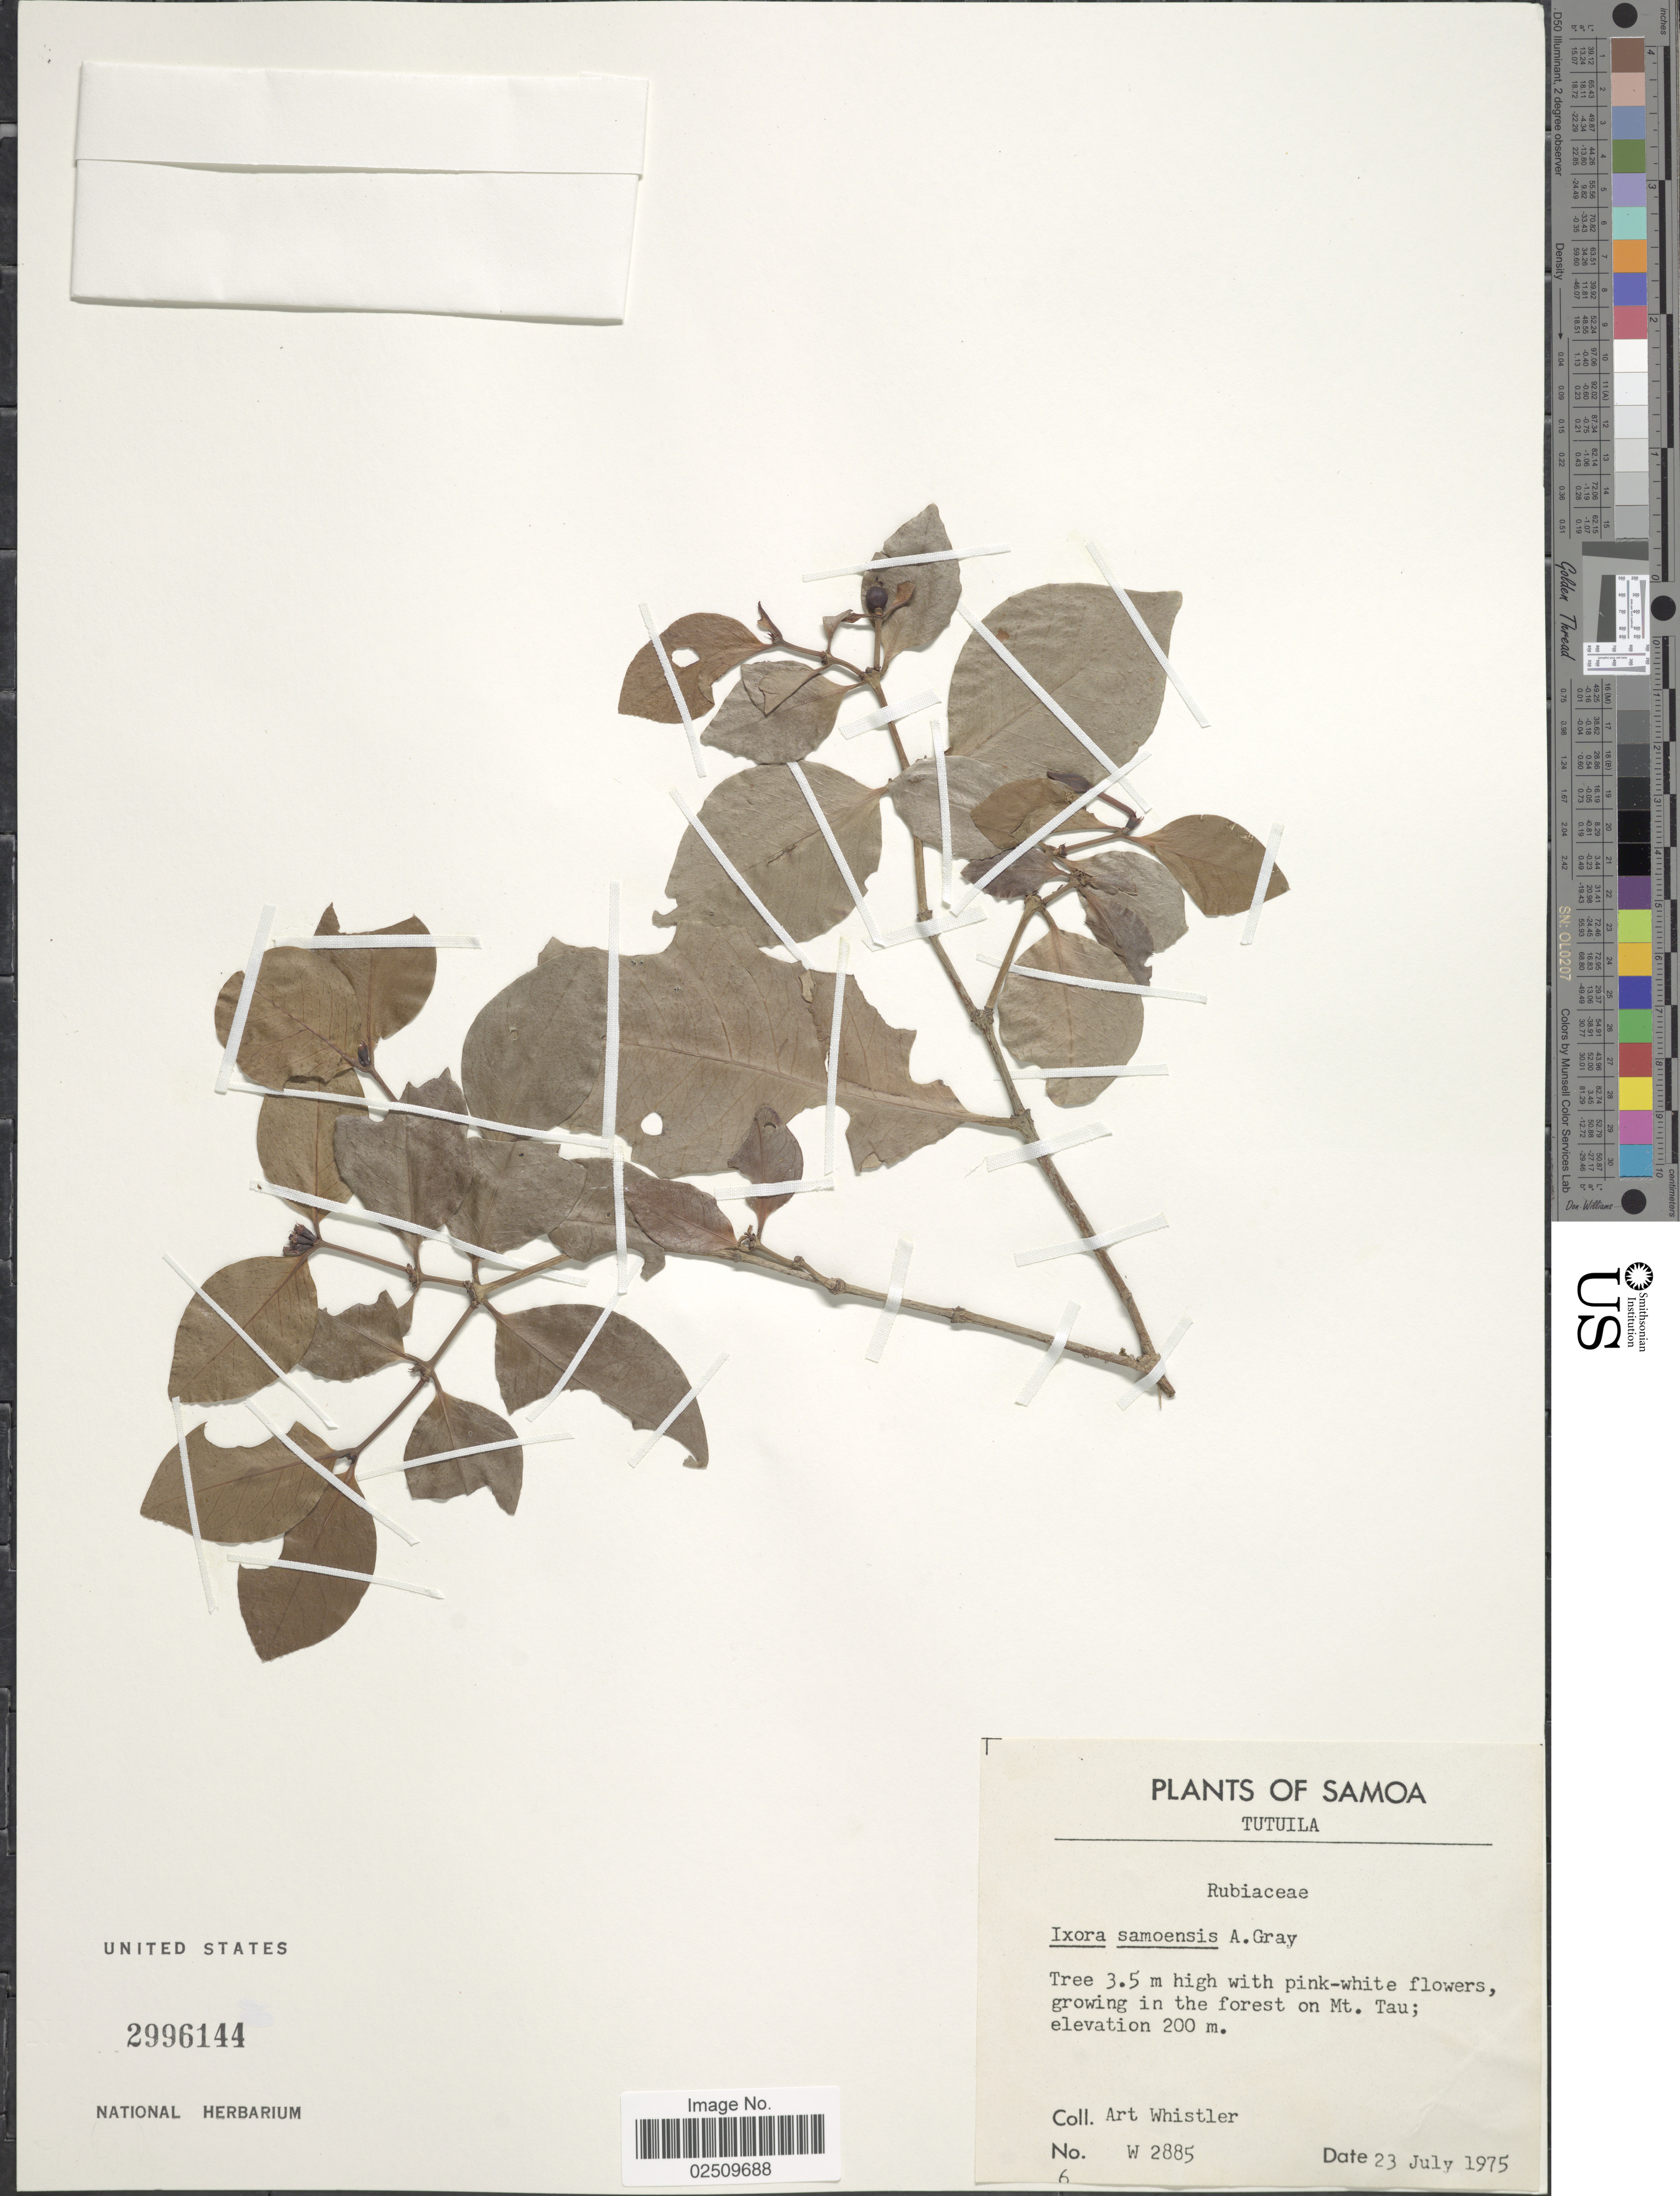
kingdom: Plantae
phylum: Tracheophyta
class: Magnoliopsida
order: Gentianales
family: Rubiaceae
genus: Ixora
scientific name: Ixora samoensis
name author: A. Gray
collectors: A. Whistler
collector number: W 2885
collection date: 1975-07-23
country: American Samoa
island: Tutuila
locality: Tutuila, growing in the forest on Mt Tau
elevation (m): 200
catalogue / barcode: US 2996144